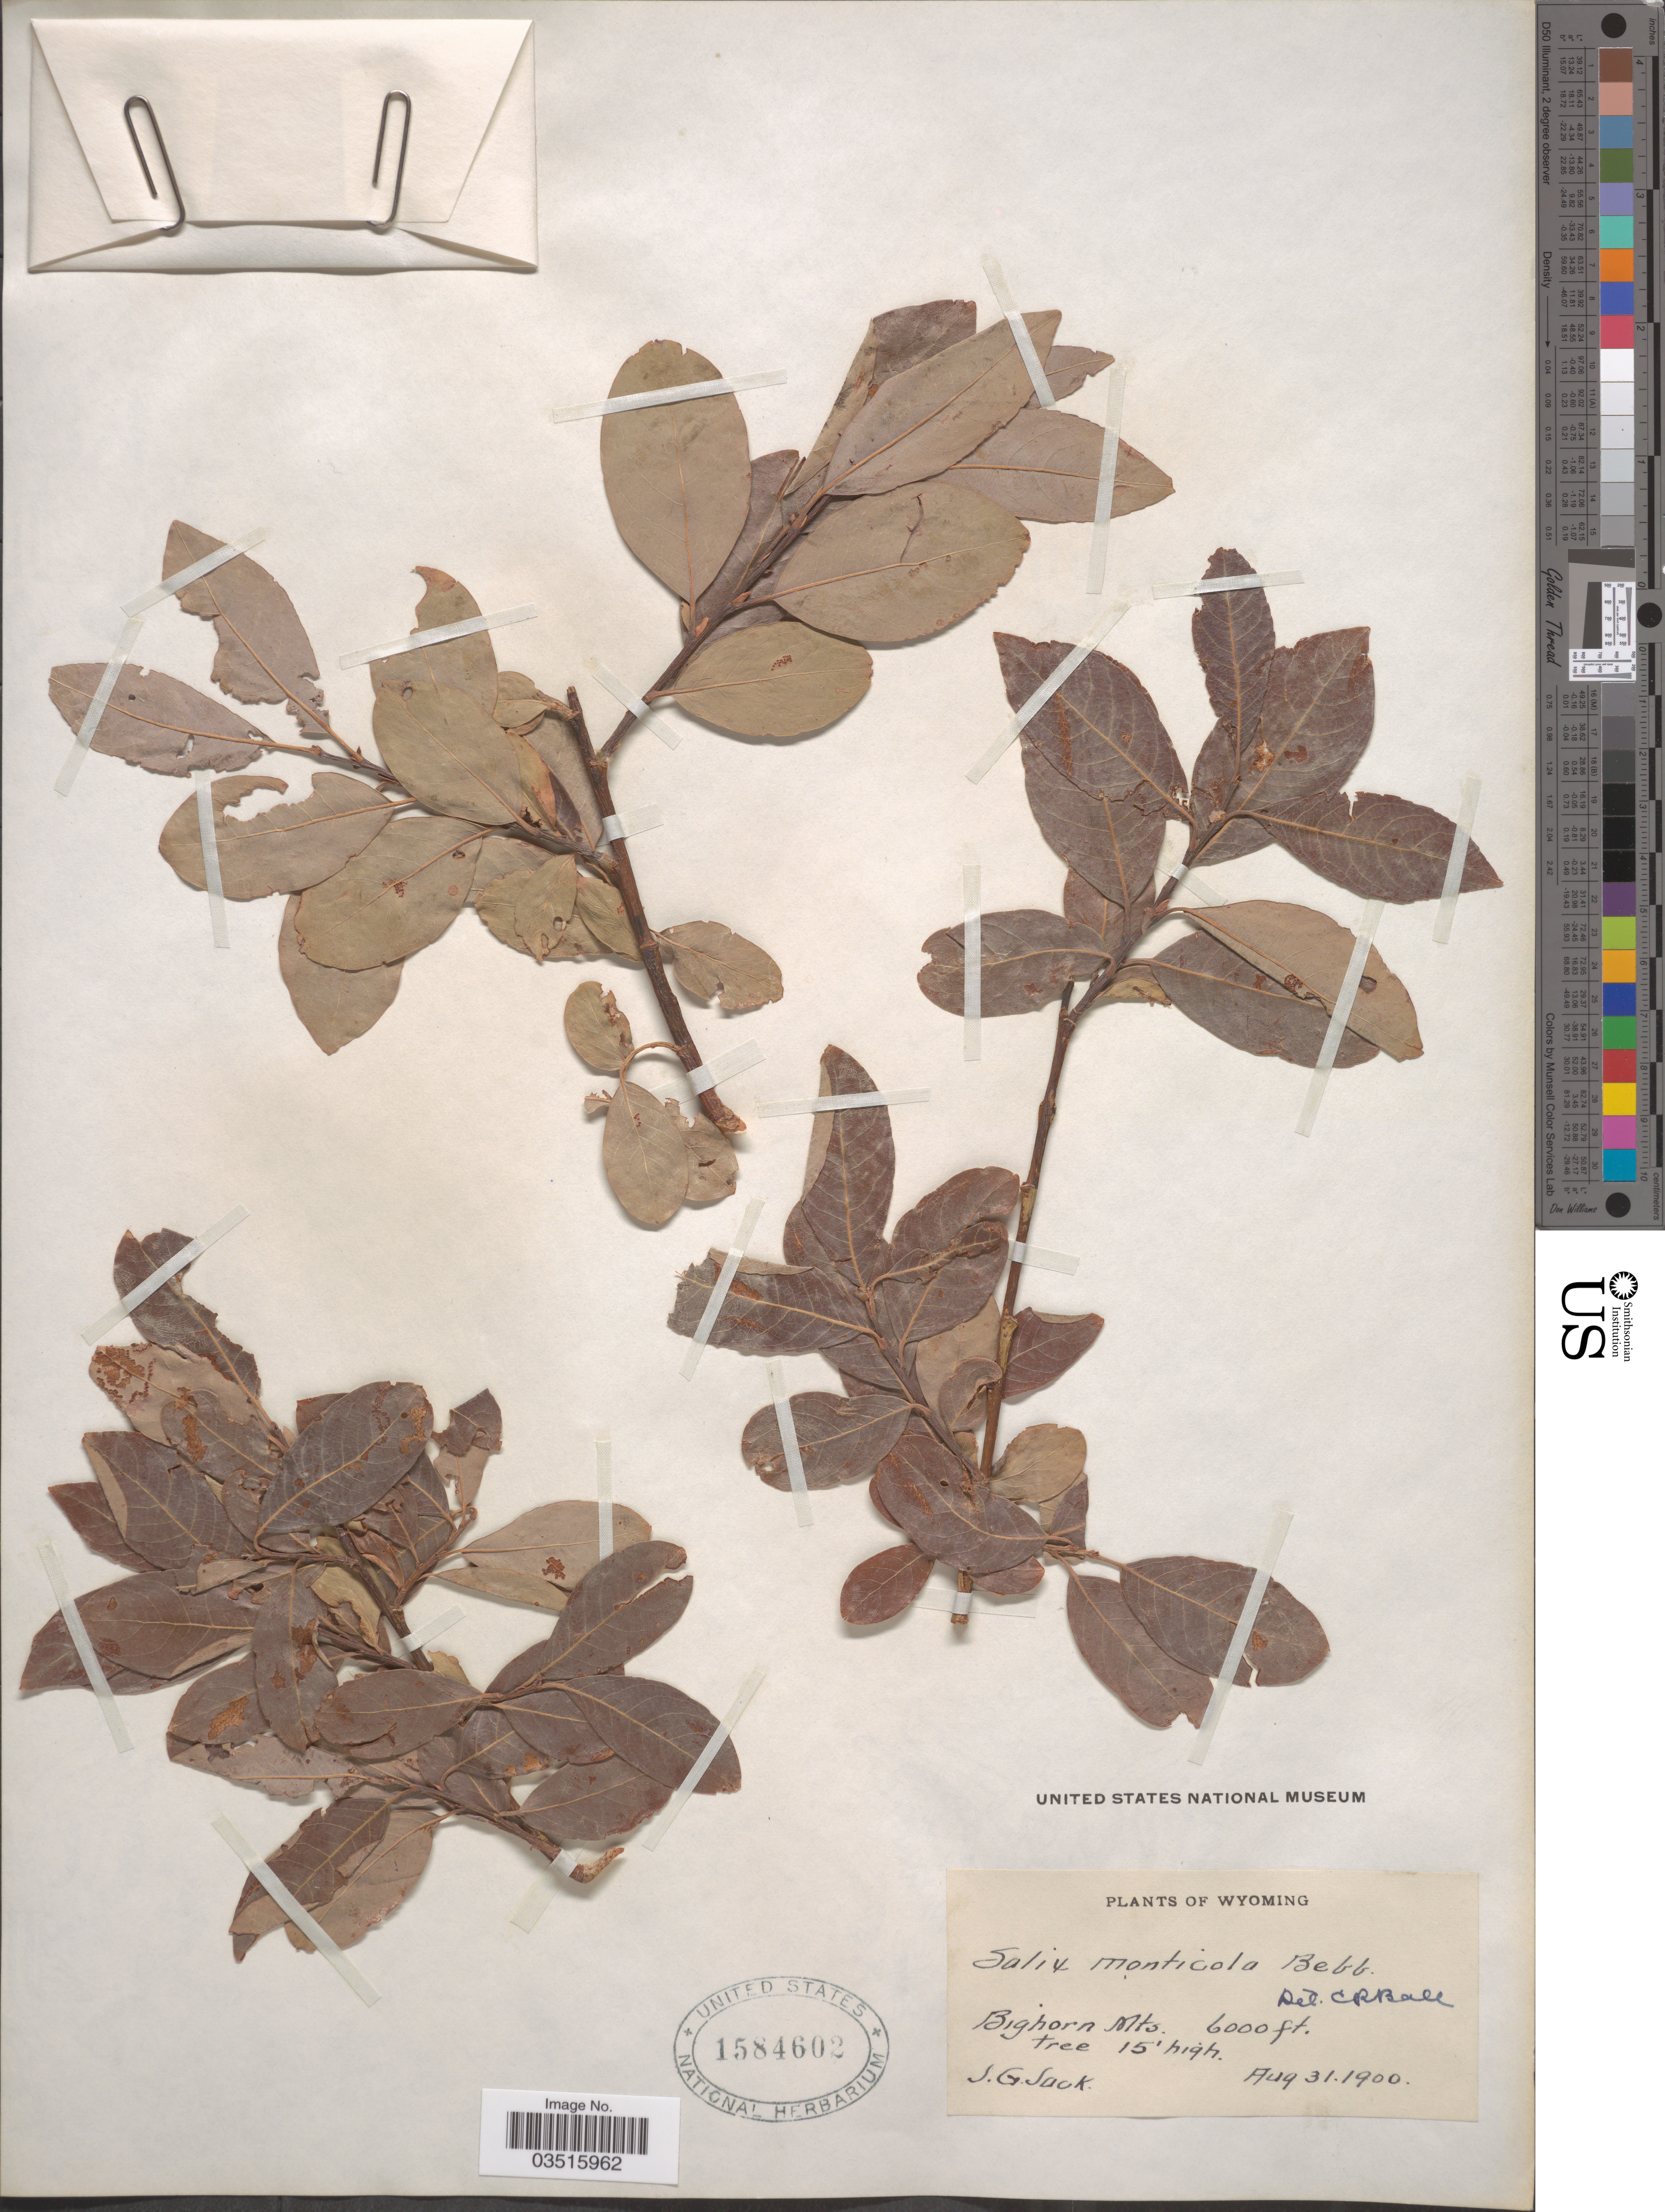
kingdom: Plantae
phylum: Tracheophyta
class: Magnoliopsida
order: Malpighiales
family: Salicaceae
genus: Salix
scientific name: Salix monticola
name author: Bebb.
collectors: J. G. Jack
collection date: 1900-08-31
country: United States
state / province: Wyoming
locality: Bighorn Mts.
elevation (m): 1829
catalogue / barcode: US 1584602